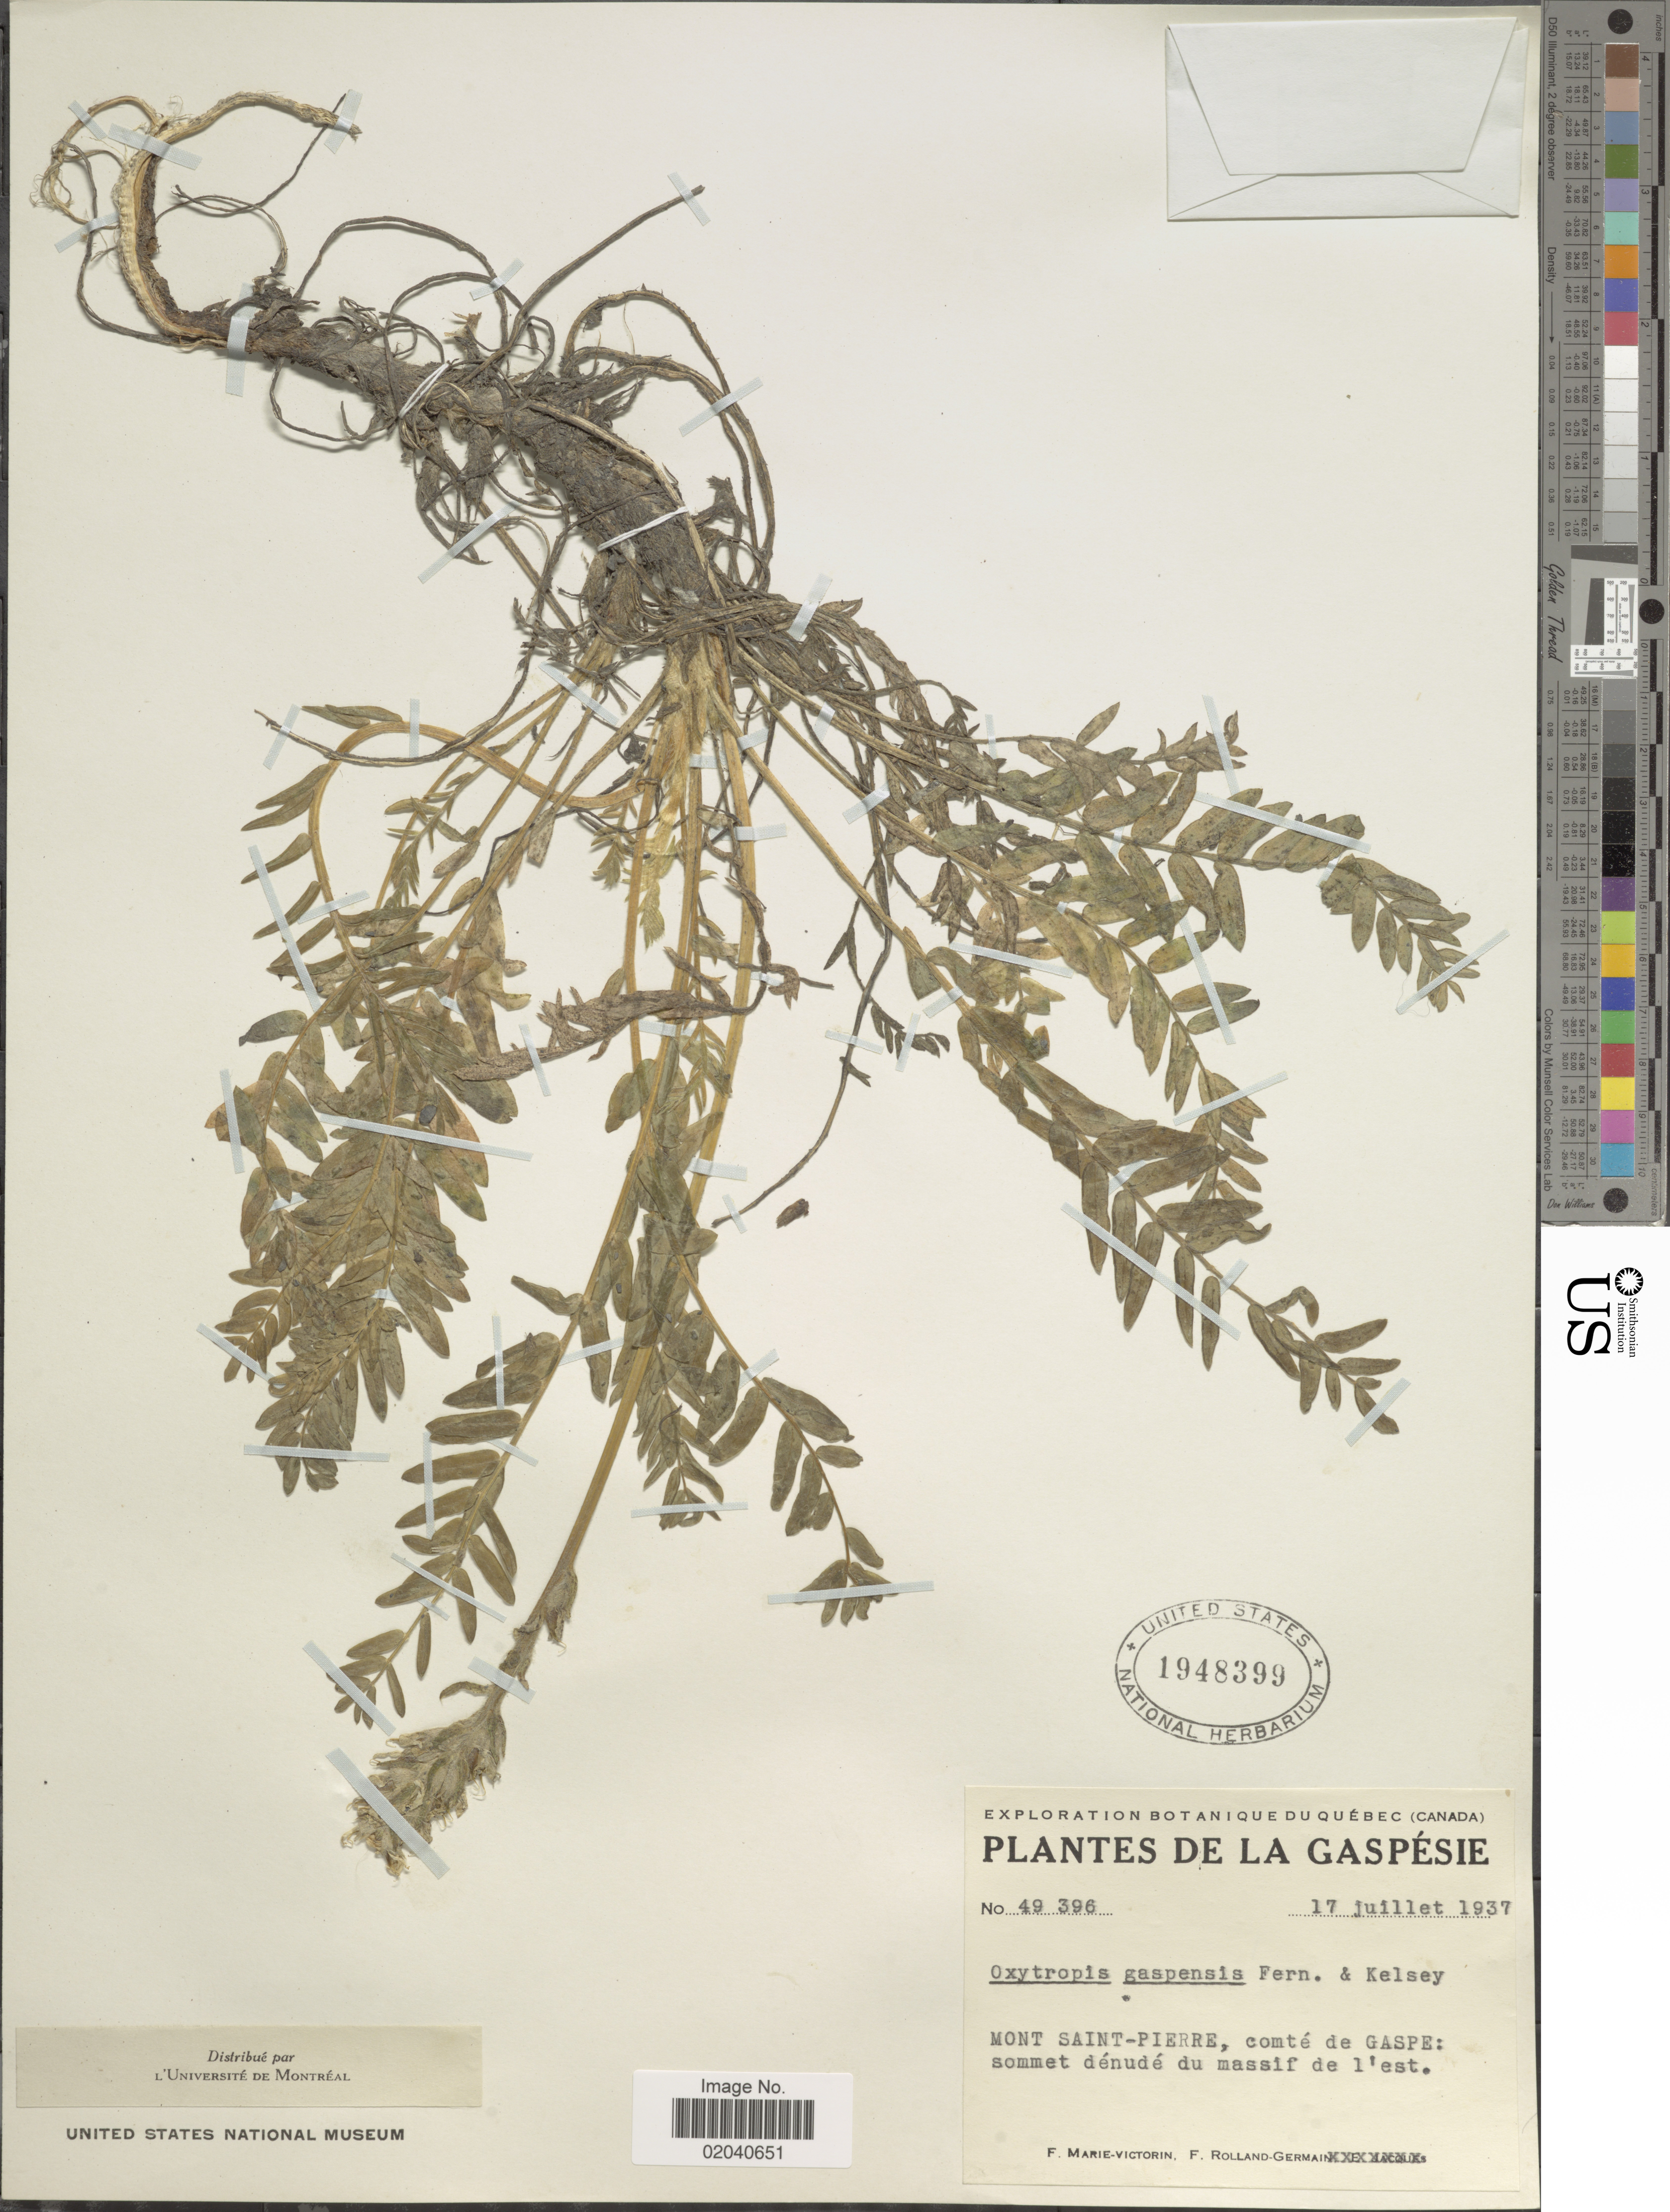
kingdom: Plantae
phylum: Tracheophyta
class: Magnoliopsida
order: Fabales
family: Fabaceae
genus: Oxytropis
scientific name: Oxytropis viscida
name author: Nutt.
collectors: F. Marie-Victorin & Rolland-Germain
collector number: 49396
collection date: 1937-07-17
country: Canada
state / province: Quebec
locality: De La Gaspesie, Mont Saint Pierre, comte de Gaspe: sommet denude du massif de l'est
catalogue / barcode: US 1948399